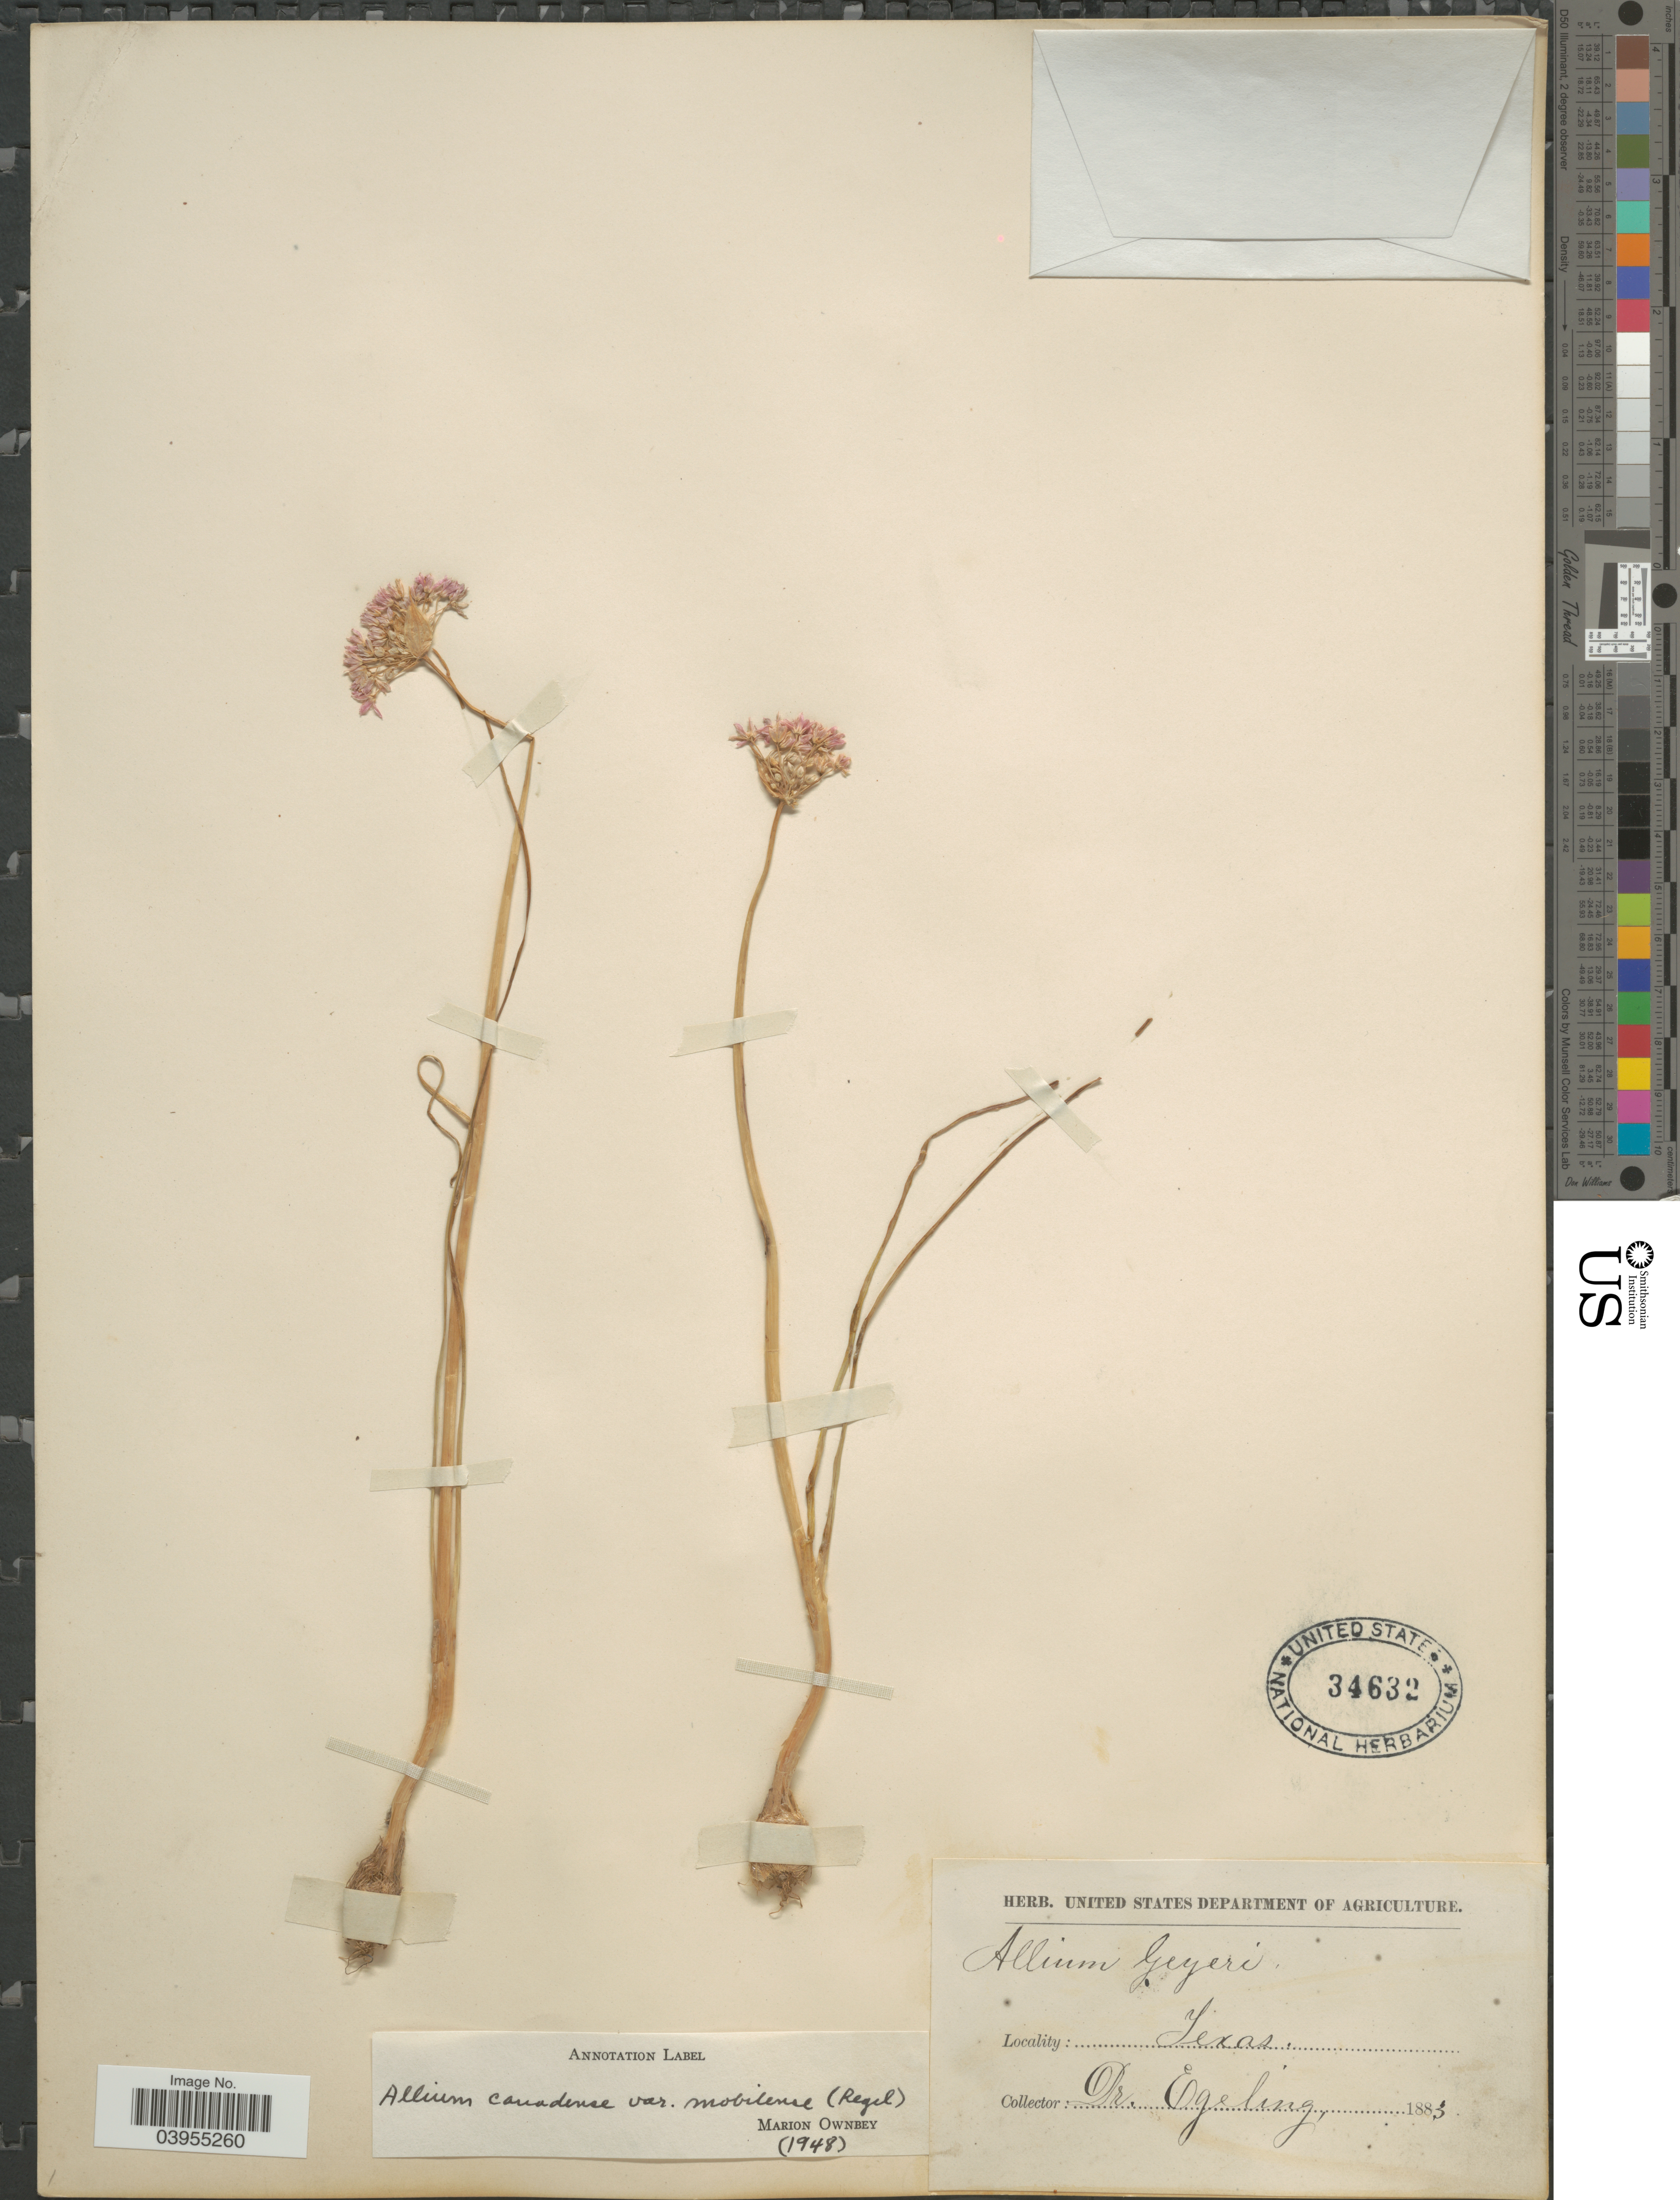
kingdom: Plantae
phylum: Tracheophyta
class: Liliopsida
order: Asparagales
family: Amaryllidaceae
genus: Allium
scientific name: Allium canadense var. mobilense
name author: (Regel) Traub & Ownbey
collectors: Egeling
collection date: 1883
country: United States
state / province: Texas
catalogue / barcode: US 34632